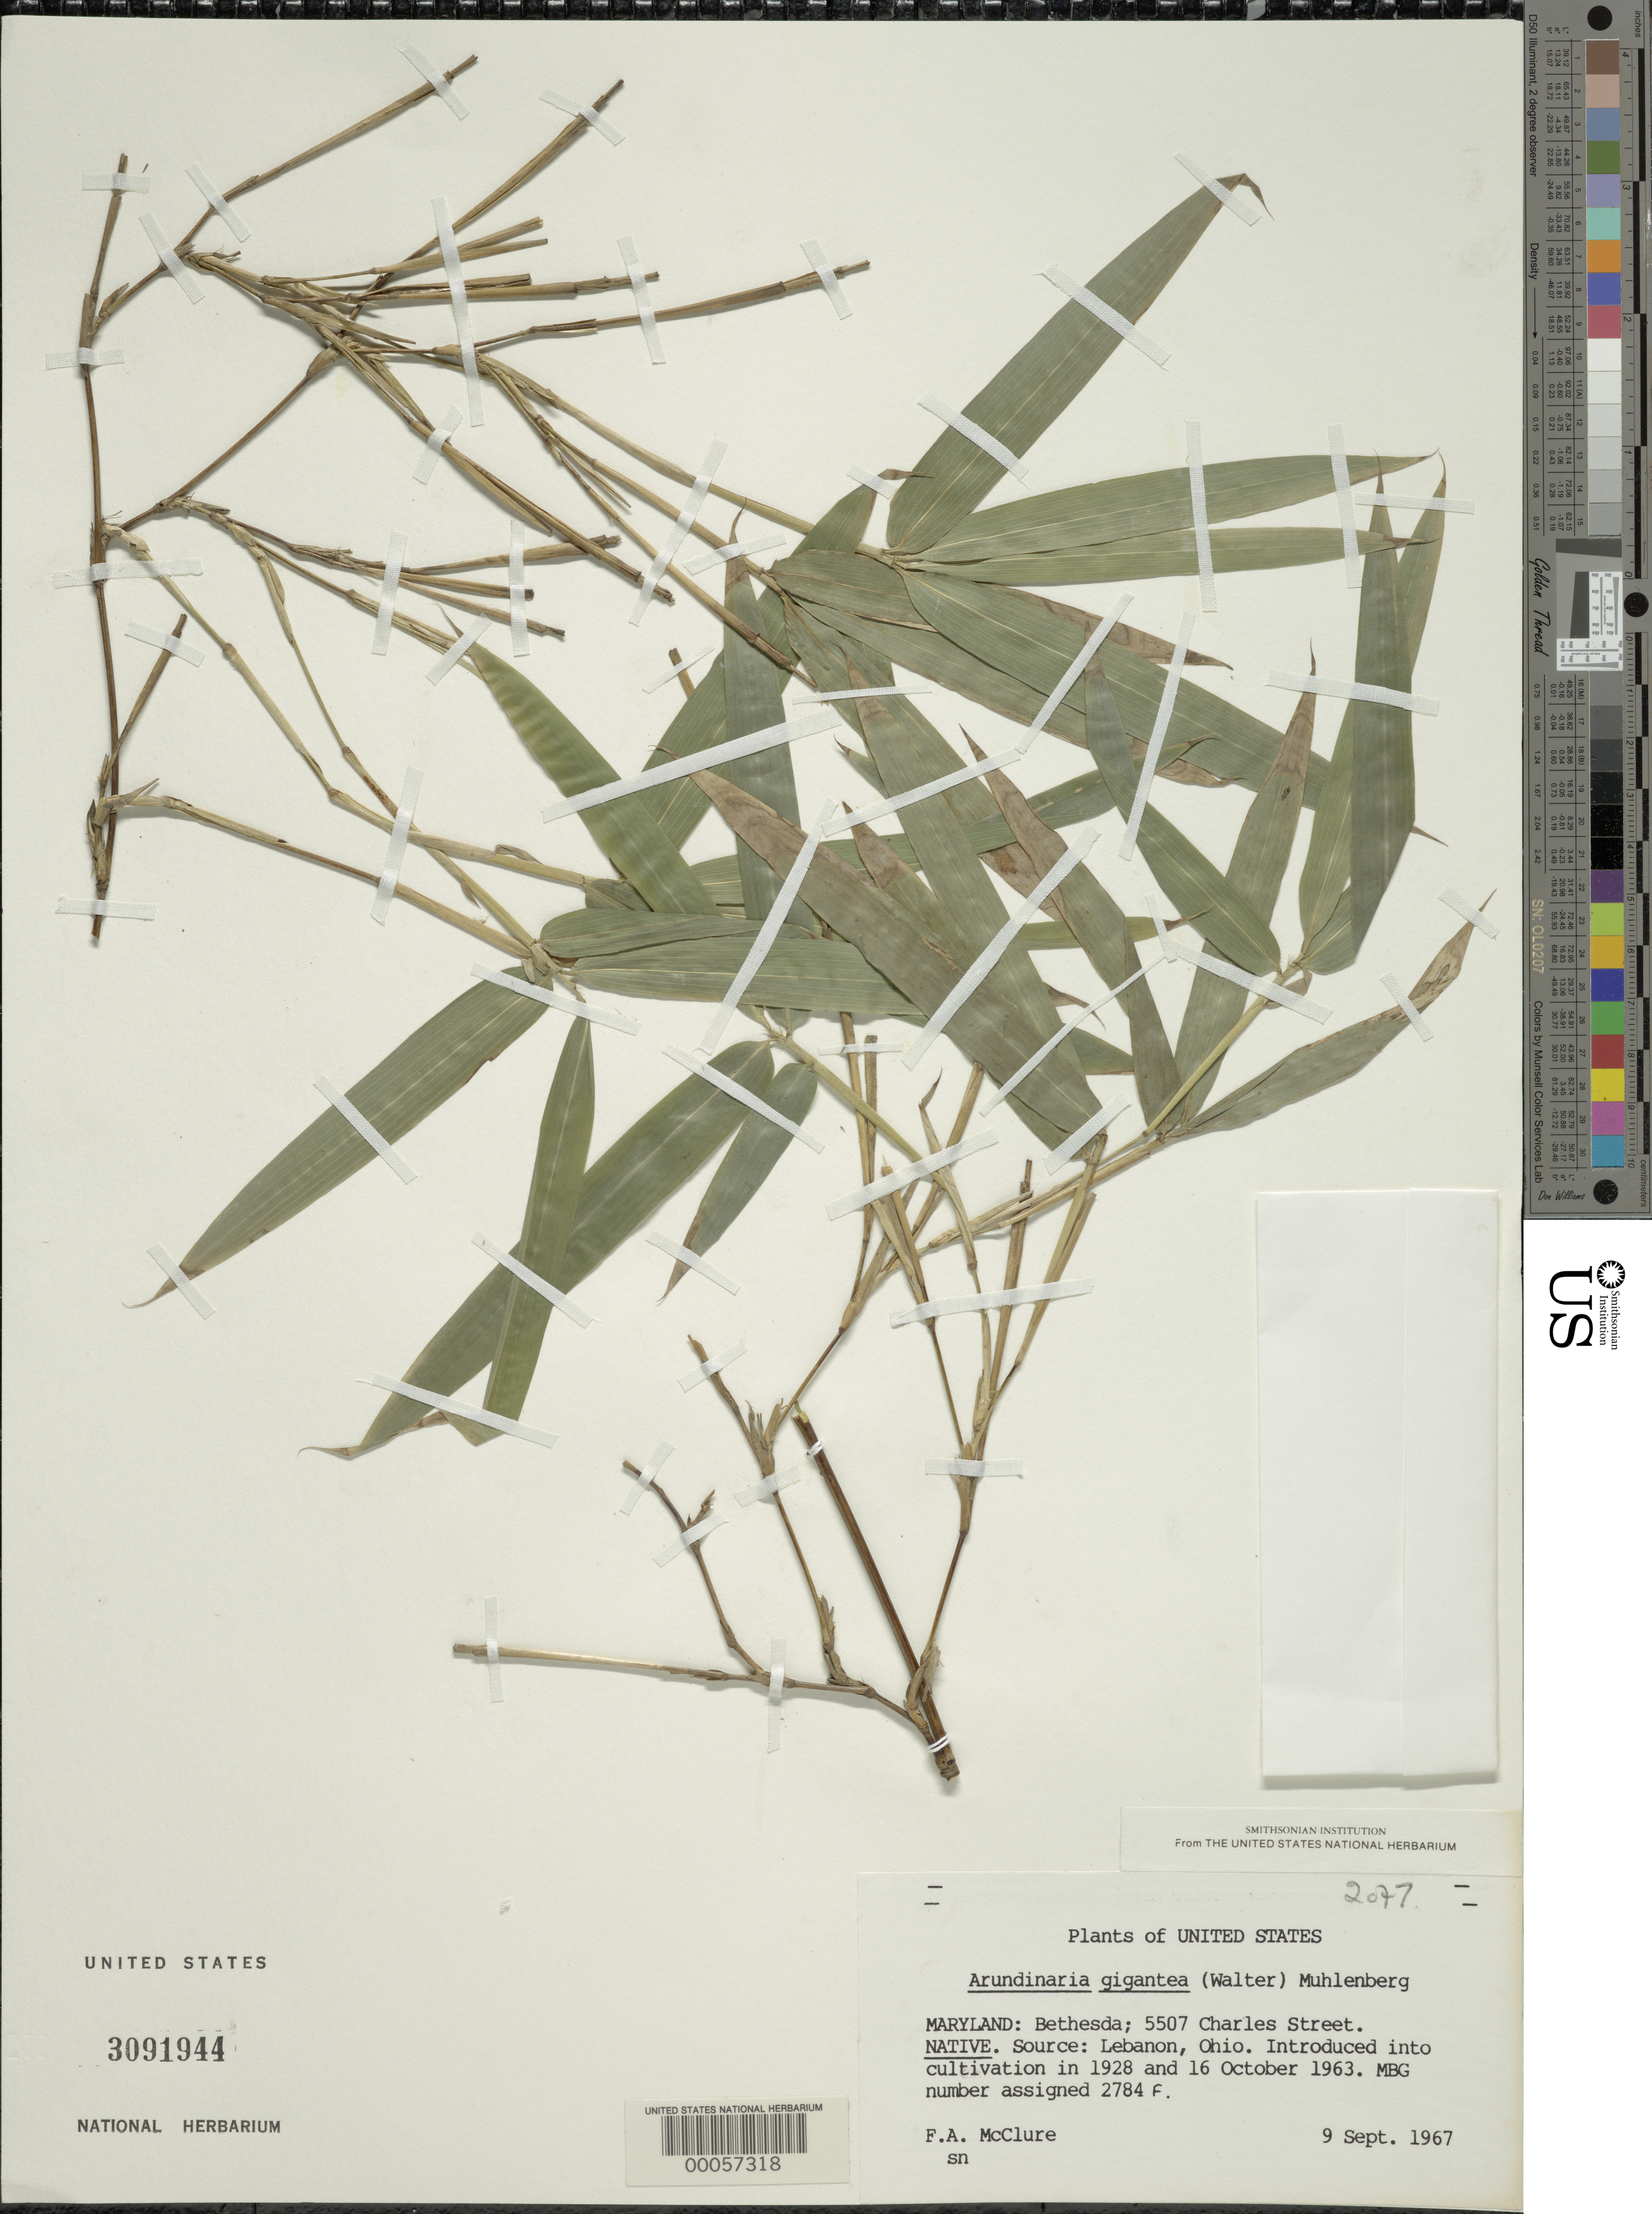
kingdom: Plantae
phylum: Tracheophyta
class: Liliopsida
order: Poales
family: Poaceae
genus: Arundinaria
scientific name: Arundinaria gigantea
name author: (Walter) Muhl.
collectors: F. A. McClure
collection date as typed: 09 Sep 1967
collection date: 1967-09-09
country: United States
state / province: Maryland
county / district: Montgomery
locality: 5507 Charles Street, Bethesda (McClure's garden)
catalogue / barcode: US 3091944